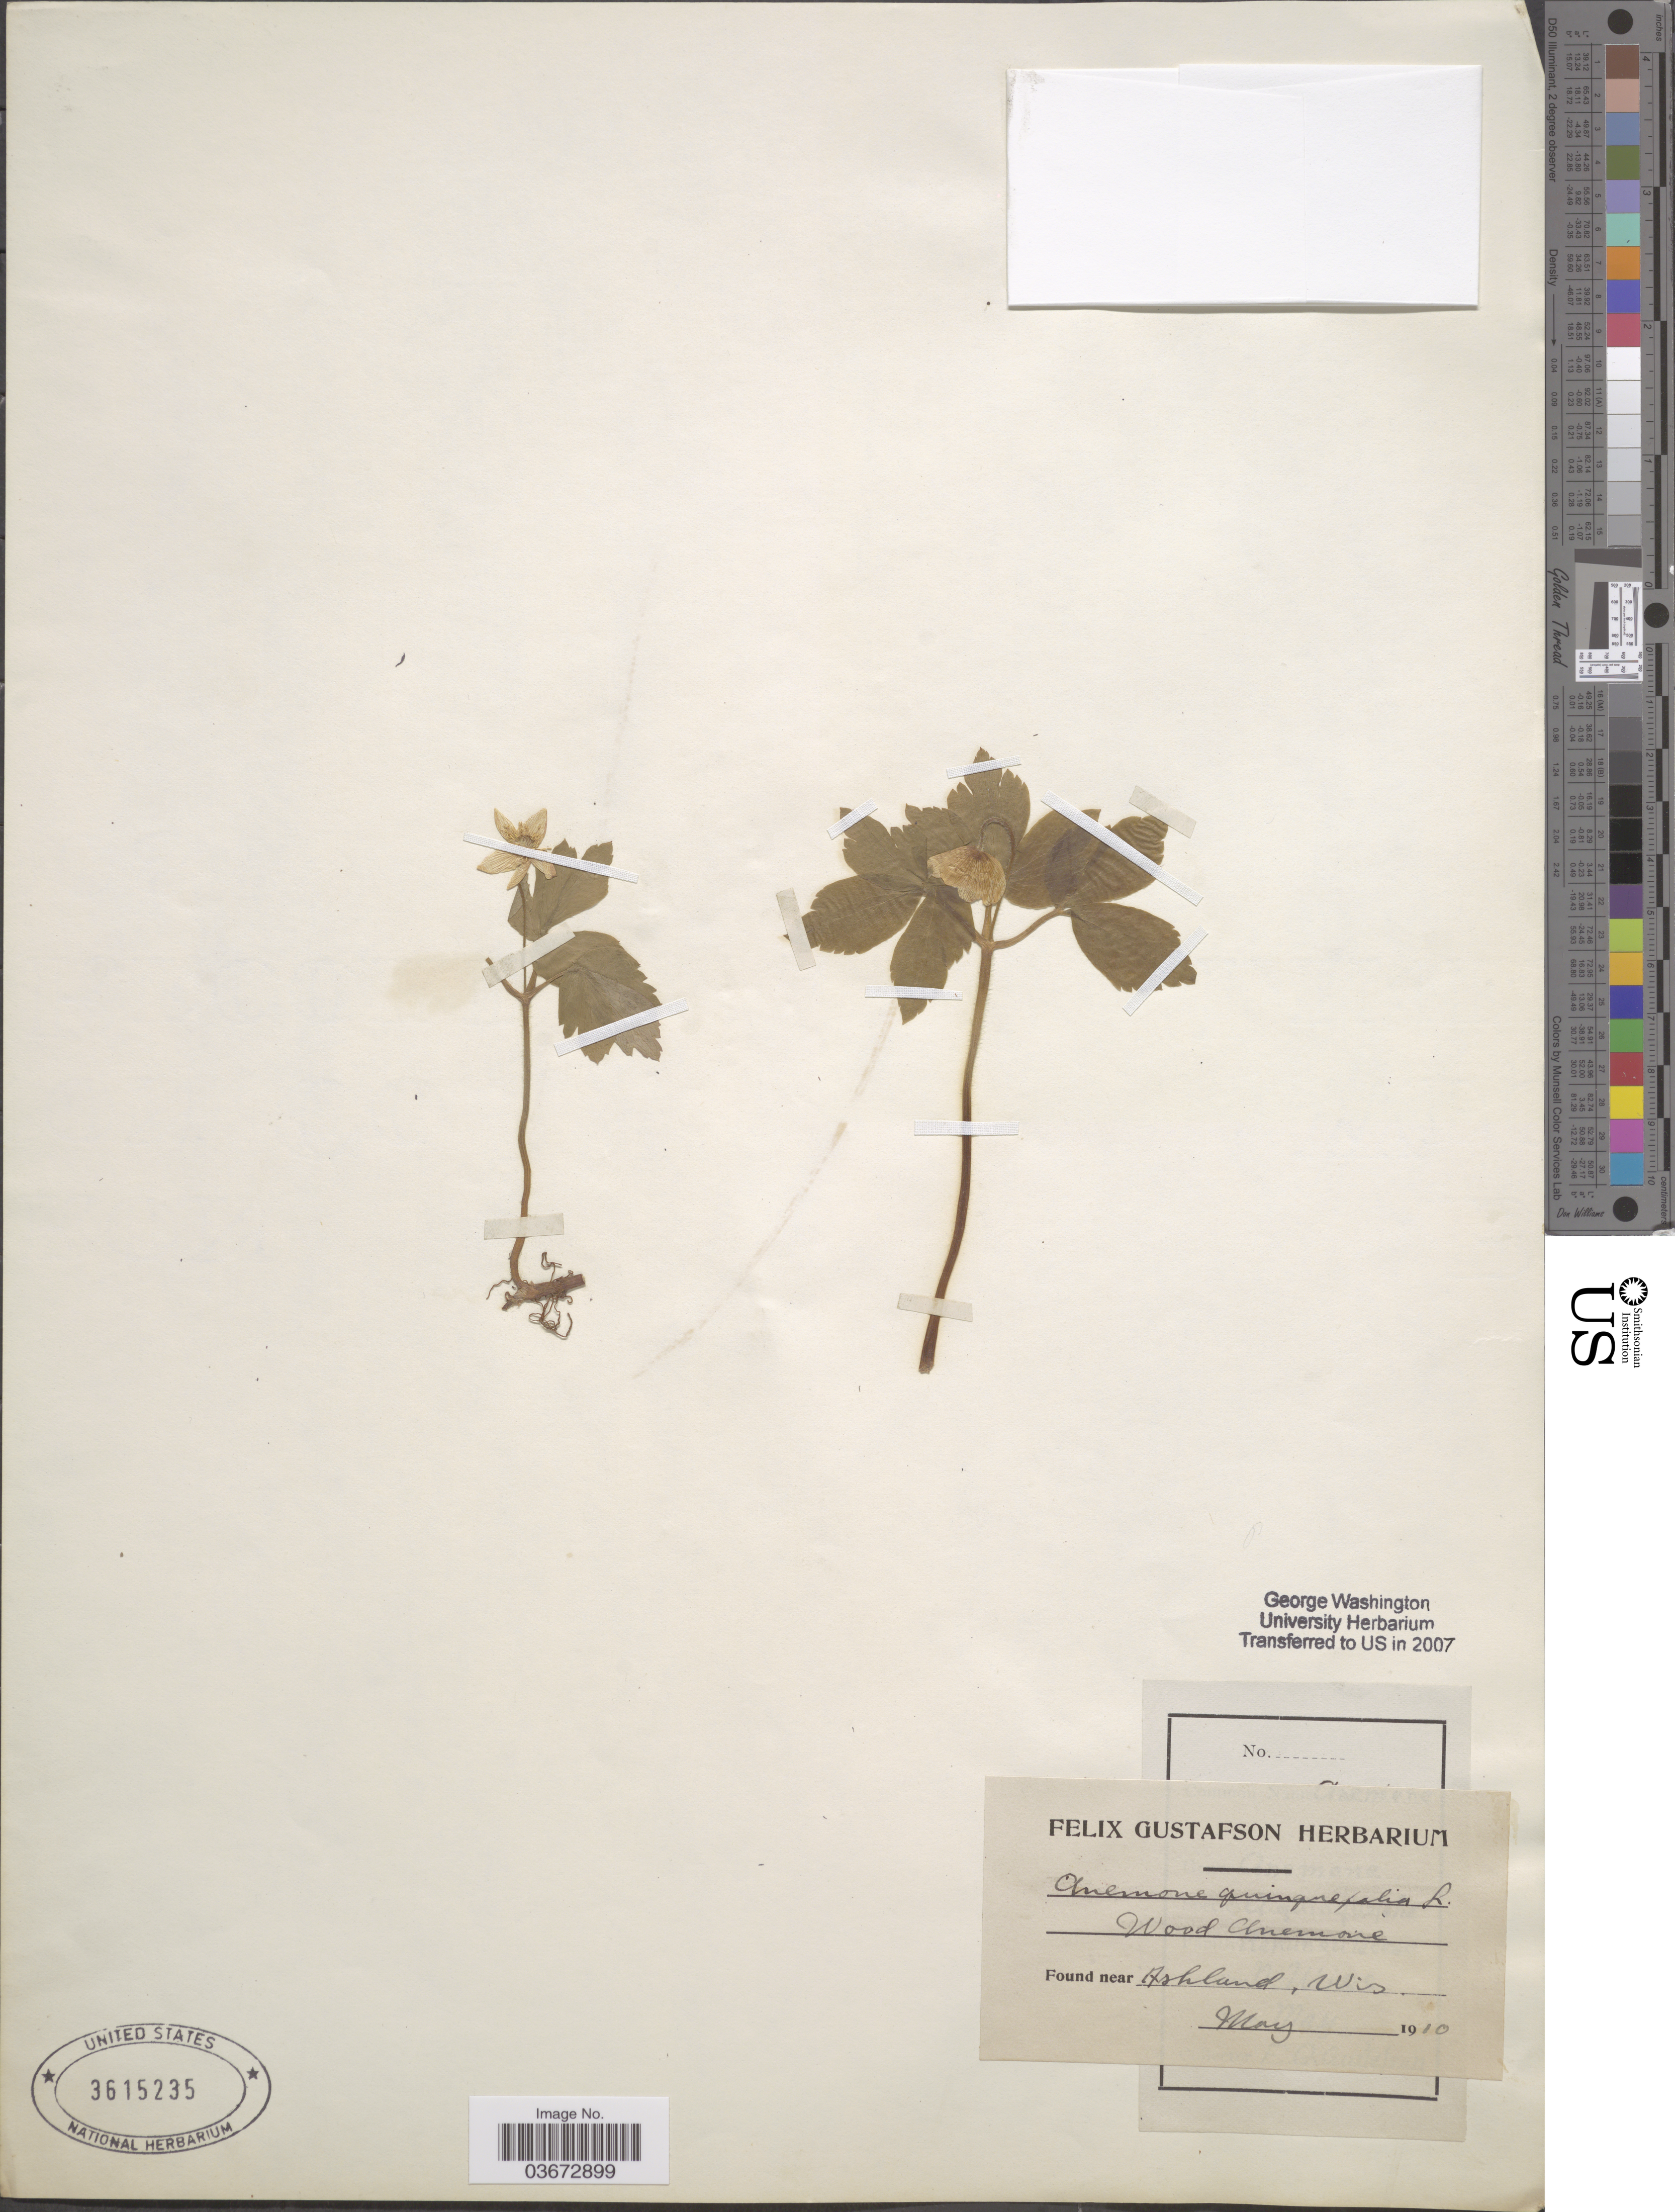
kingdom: Plantae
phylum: Tracheophyta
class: Magnoliopsida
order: Ranunculales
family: Ranunculaceae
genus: Anemone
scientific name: Anemone quinquefolia var. grayi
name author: (Behr ex Kellogg) Jeps.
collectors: ex herb. Felix Gustafson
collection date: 1910-05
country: United States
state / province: Wisconsin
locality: Found near Ashland.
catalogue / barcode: US 3615235